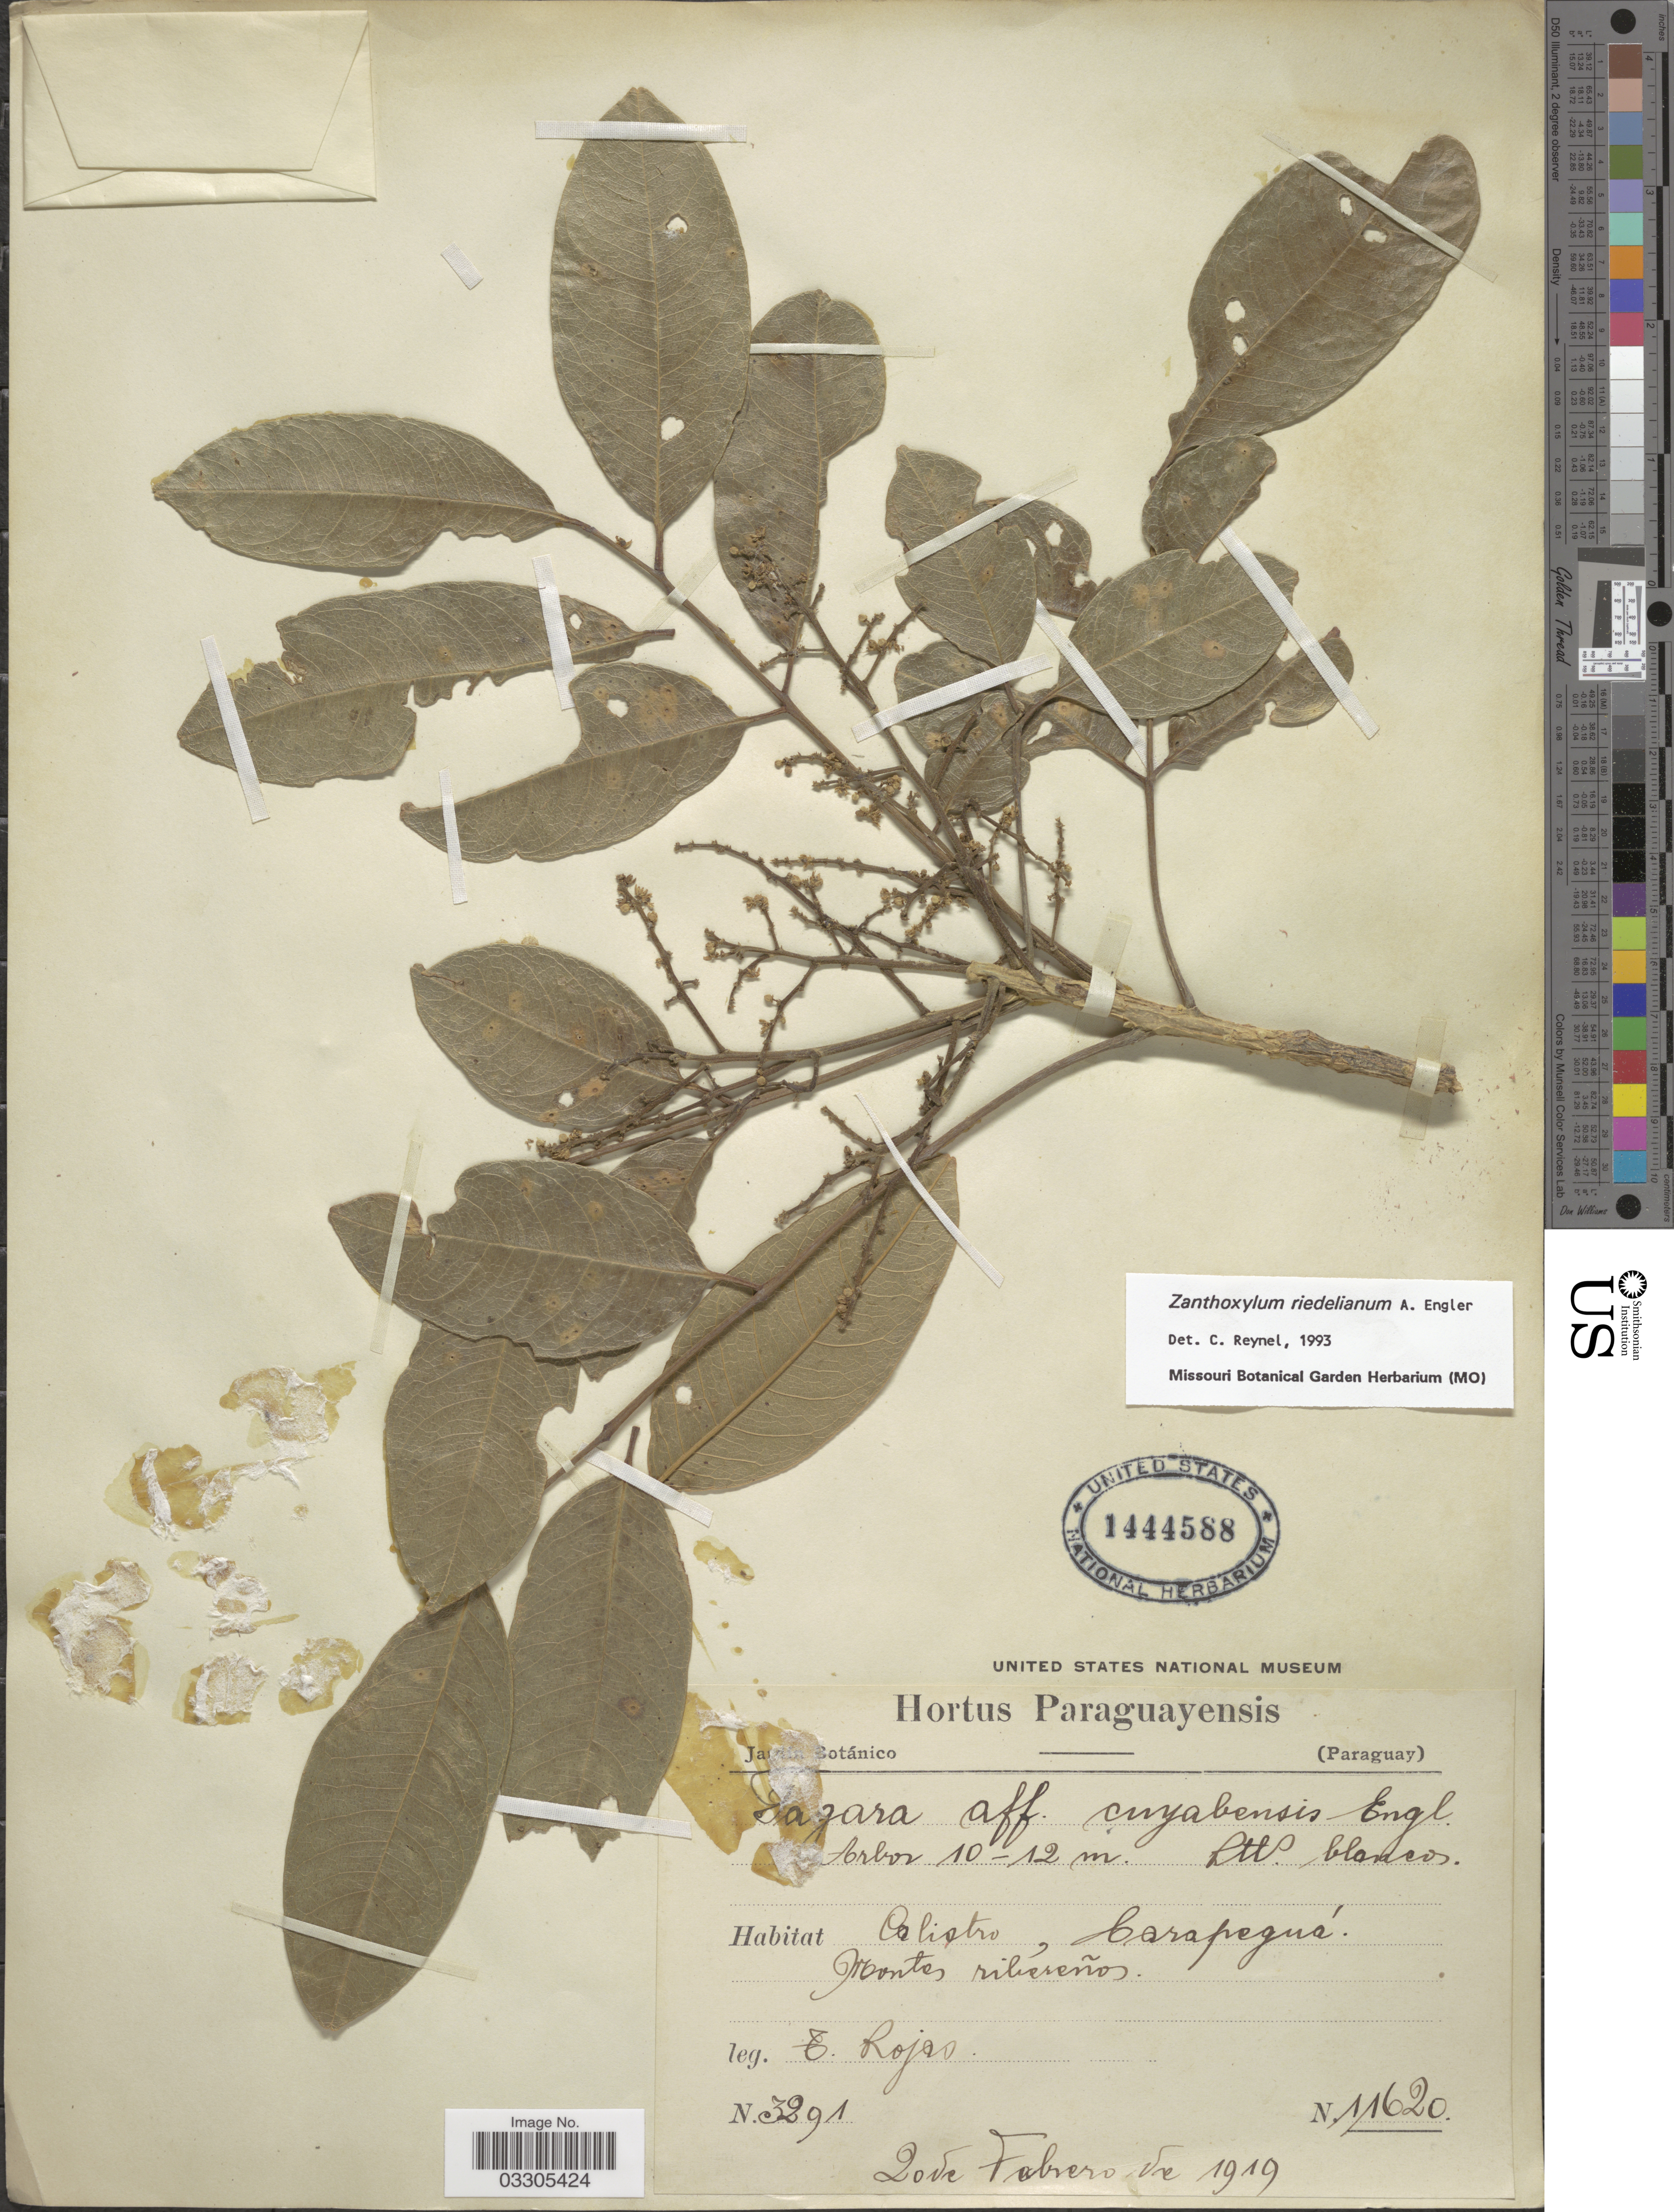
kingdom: Plantae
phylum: Tracheophyta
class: Magnoliopsida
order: Sapindales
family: Rutaceae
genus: Zanthoxylum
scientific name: Zanthoxylum riedelianum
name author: Engl.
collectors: T. Rojas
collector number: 3291/11620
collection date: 1919-02-20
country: Paraguay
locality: Calistro, Carapeguá. Montes ribereños.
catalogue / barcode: US 1444588